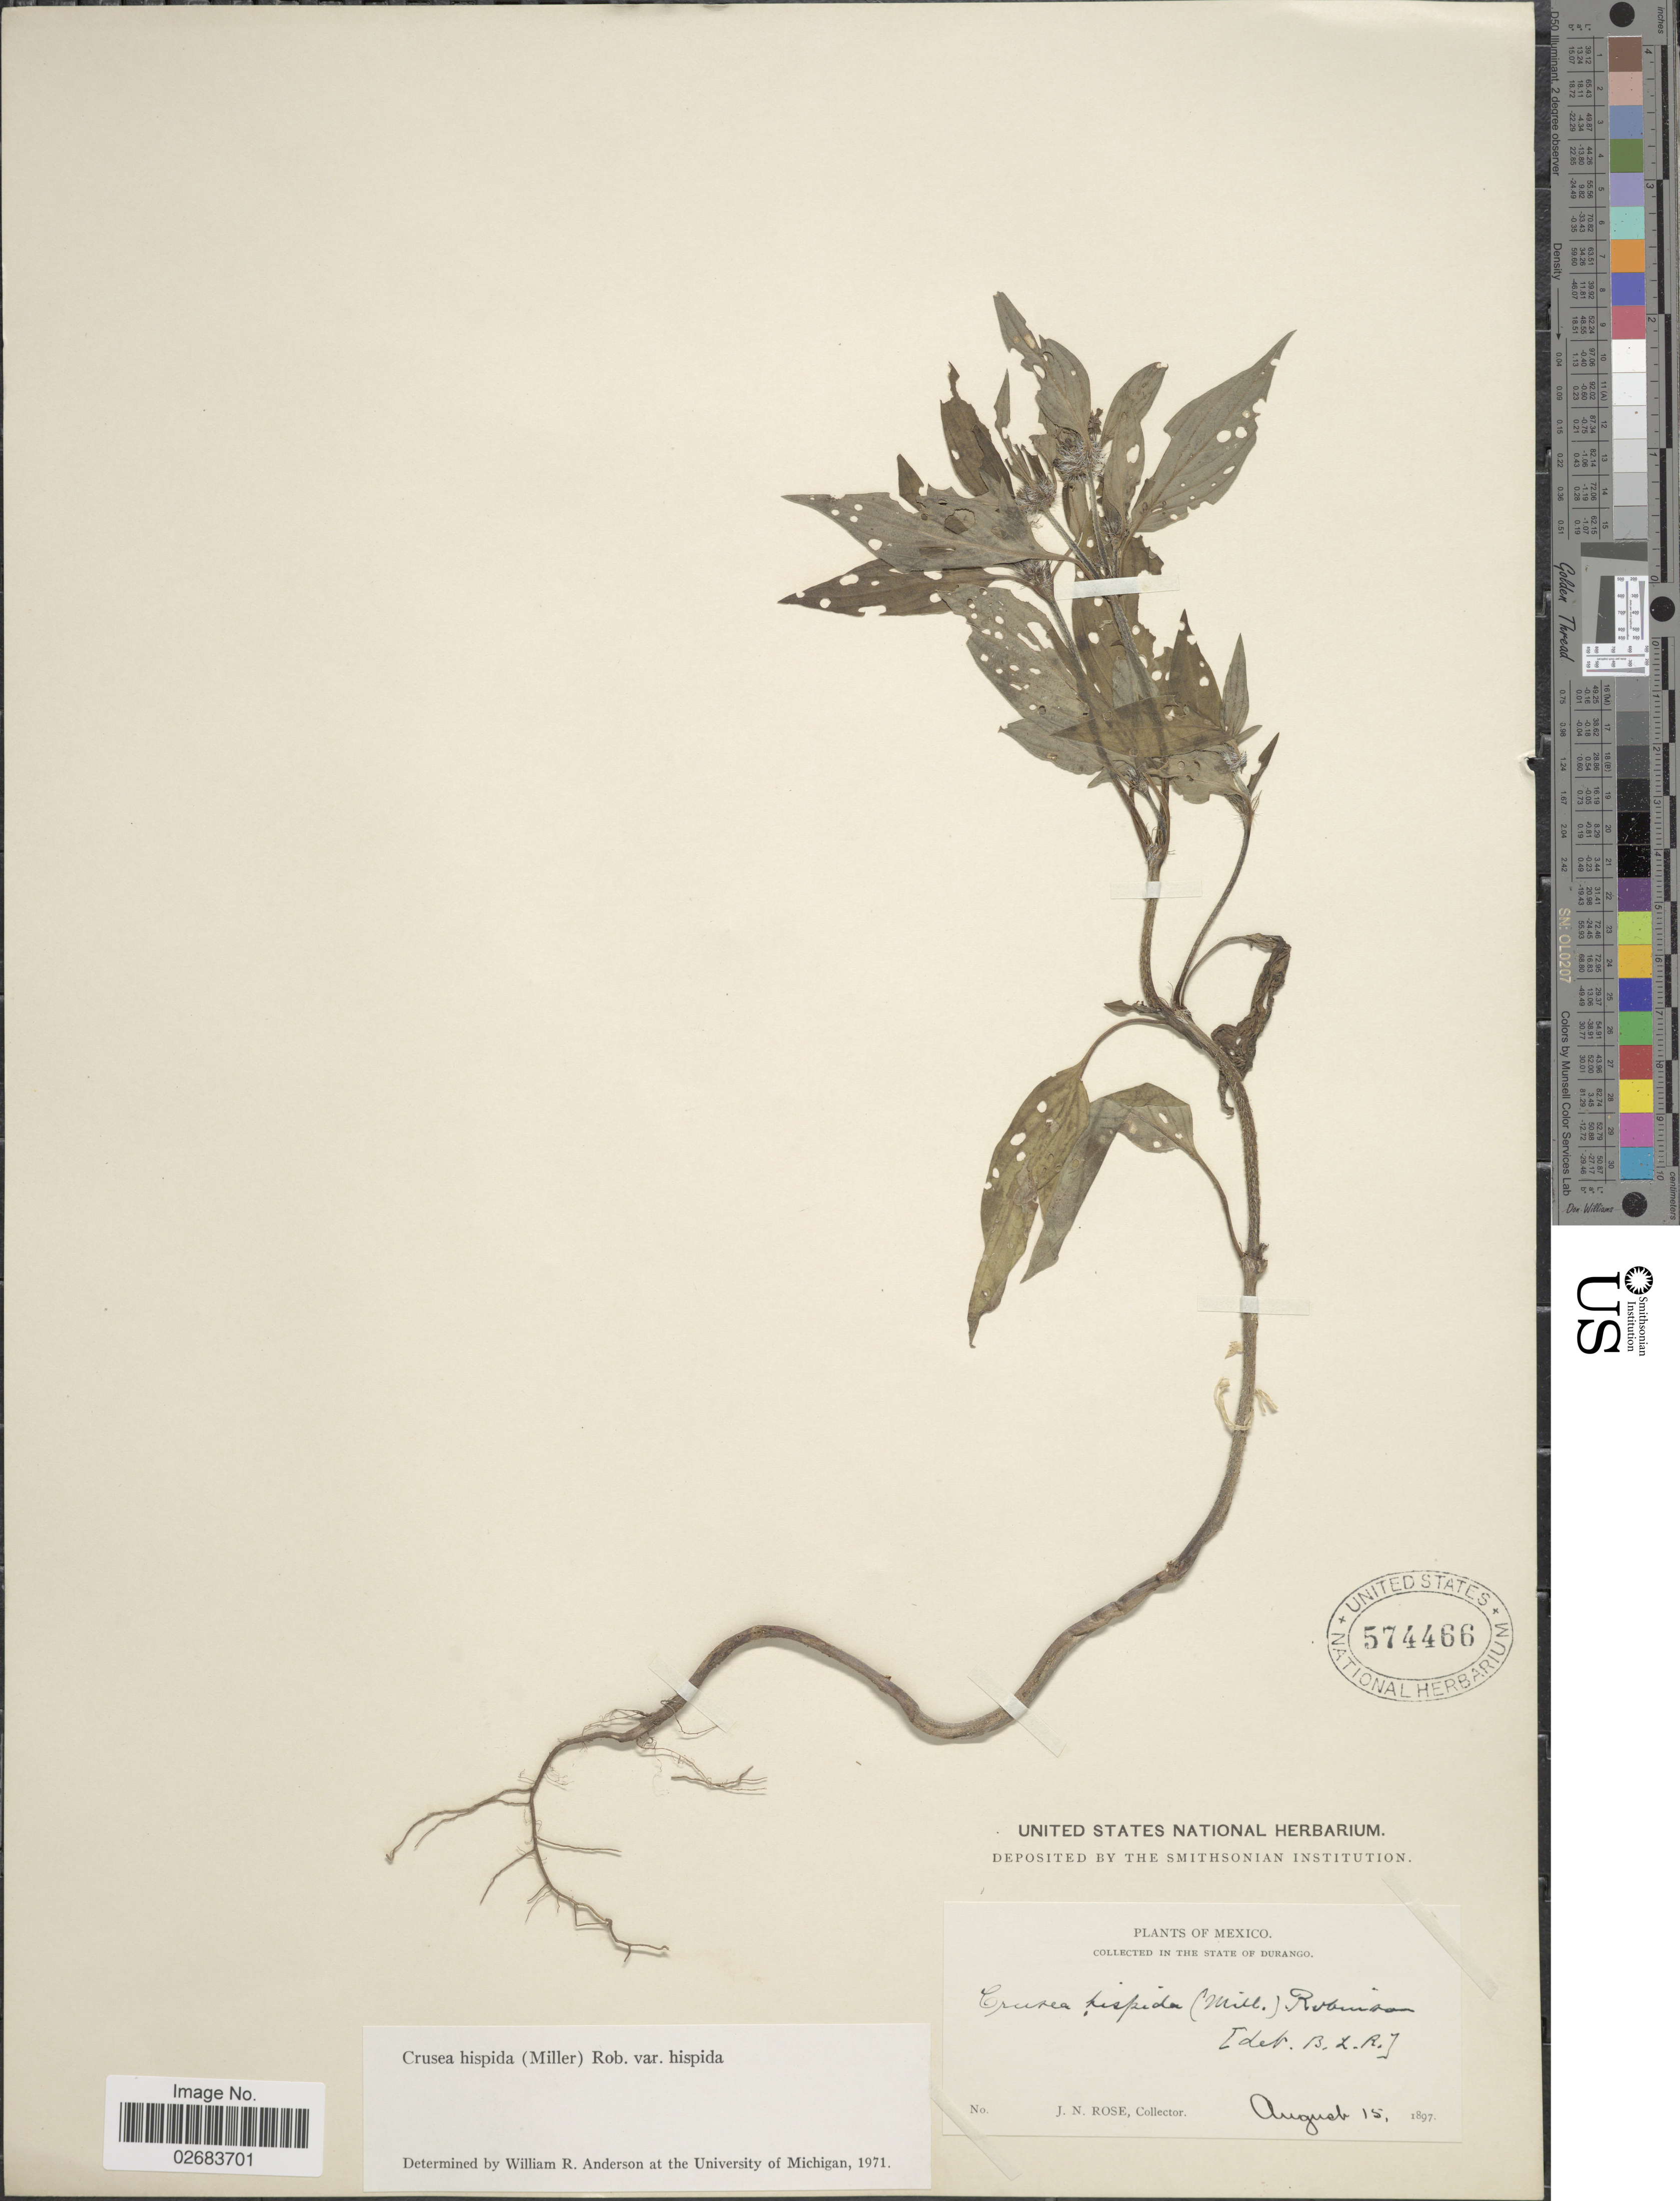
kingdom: Plantae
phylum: Tracheophyta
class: Magnoliopsida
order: Gentianales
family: Rubiaceae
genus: Crusea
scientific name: Crusea hispida var. hispida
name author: (Mill.) B.L. Rob.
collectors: J. N. Rose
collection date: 1897-08-15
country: Mexico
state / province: Durango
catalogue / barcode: US 574466